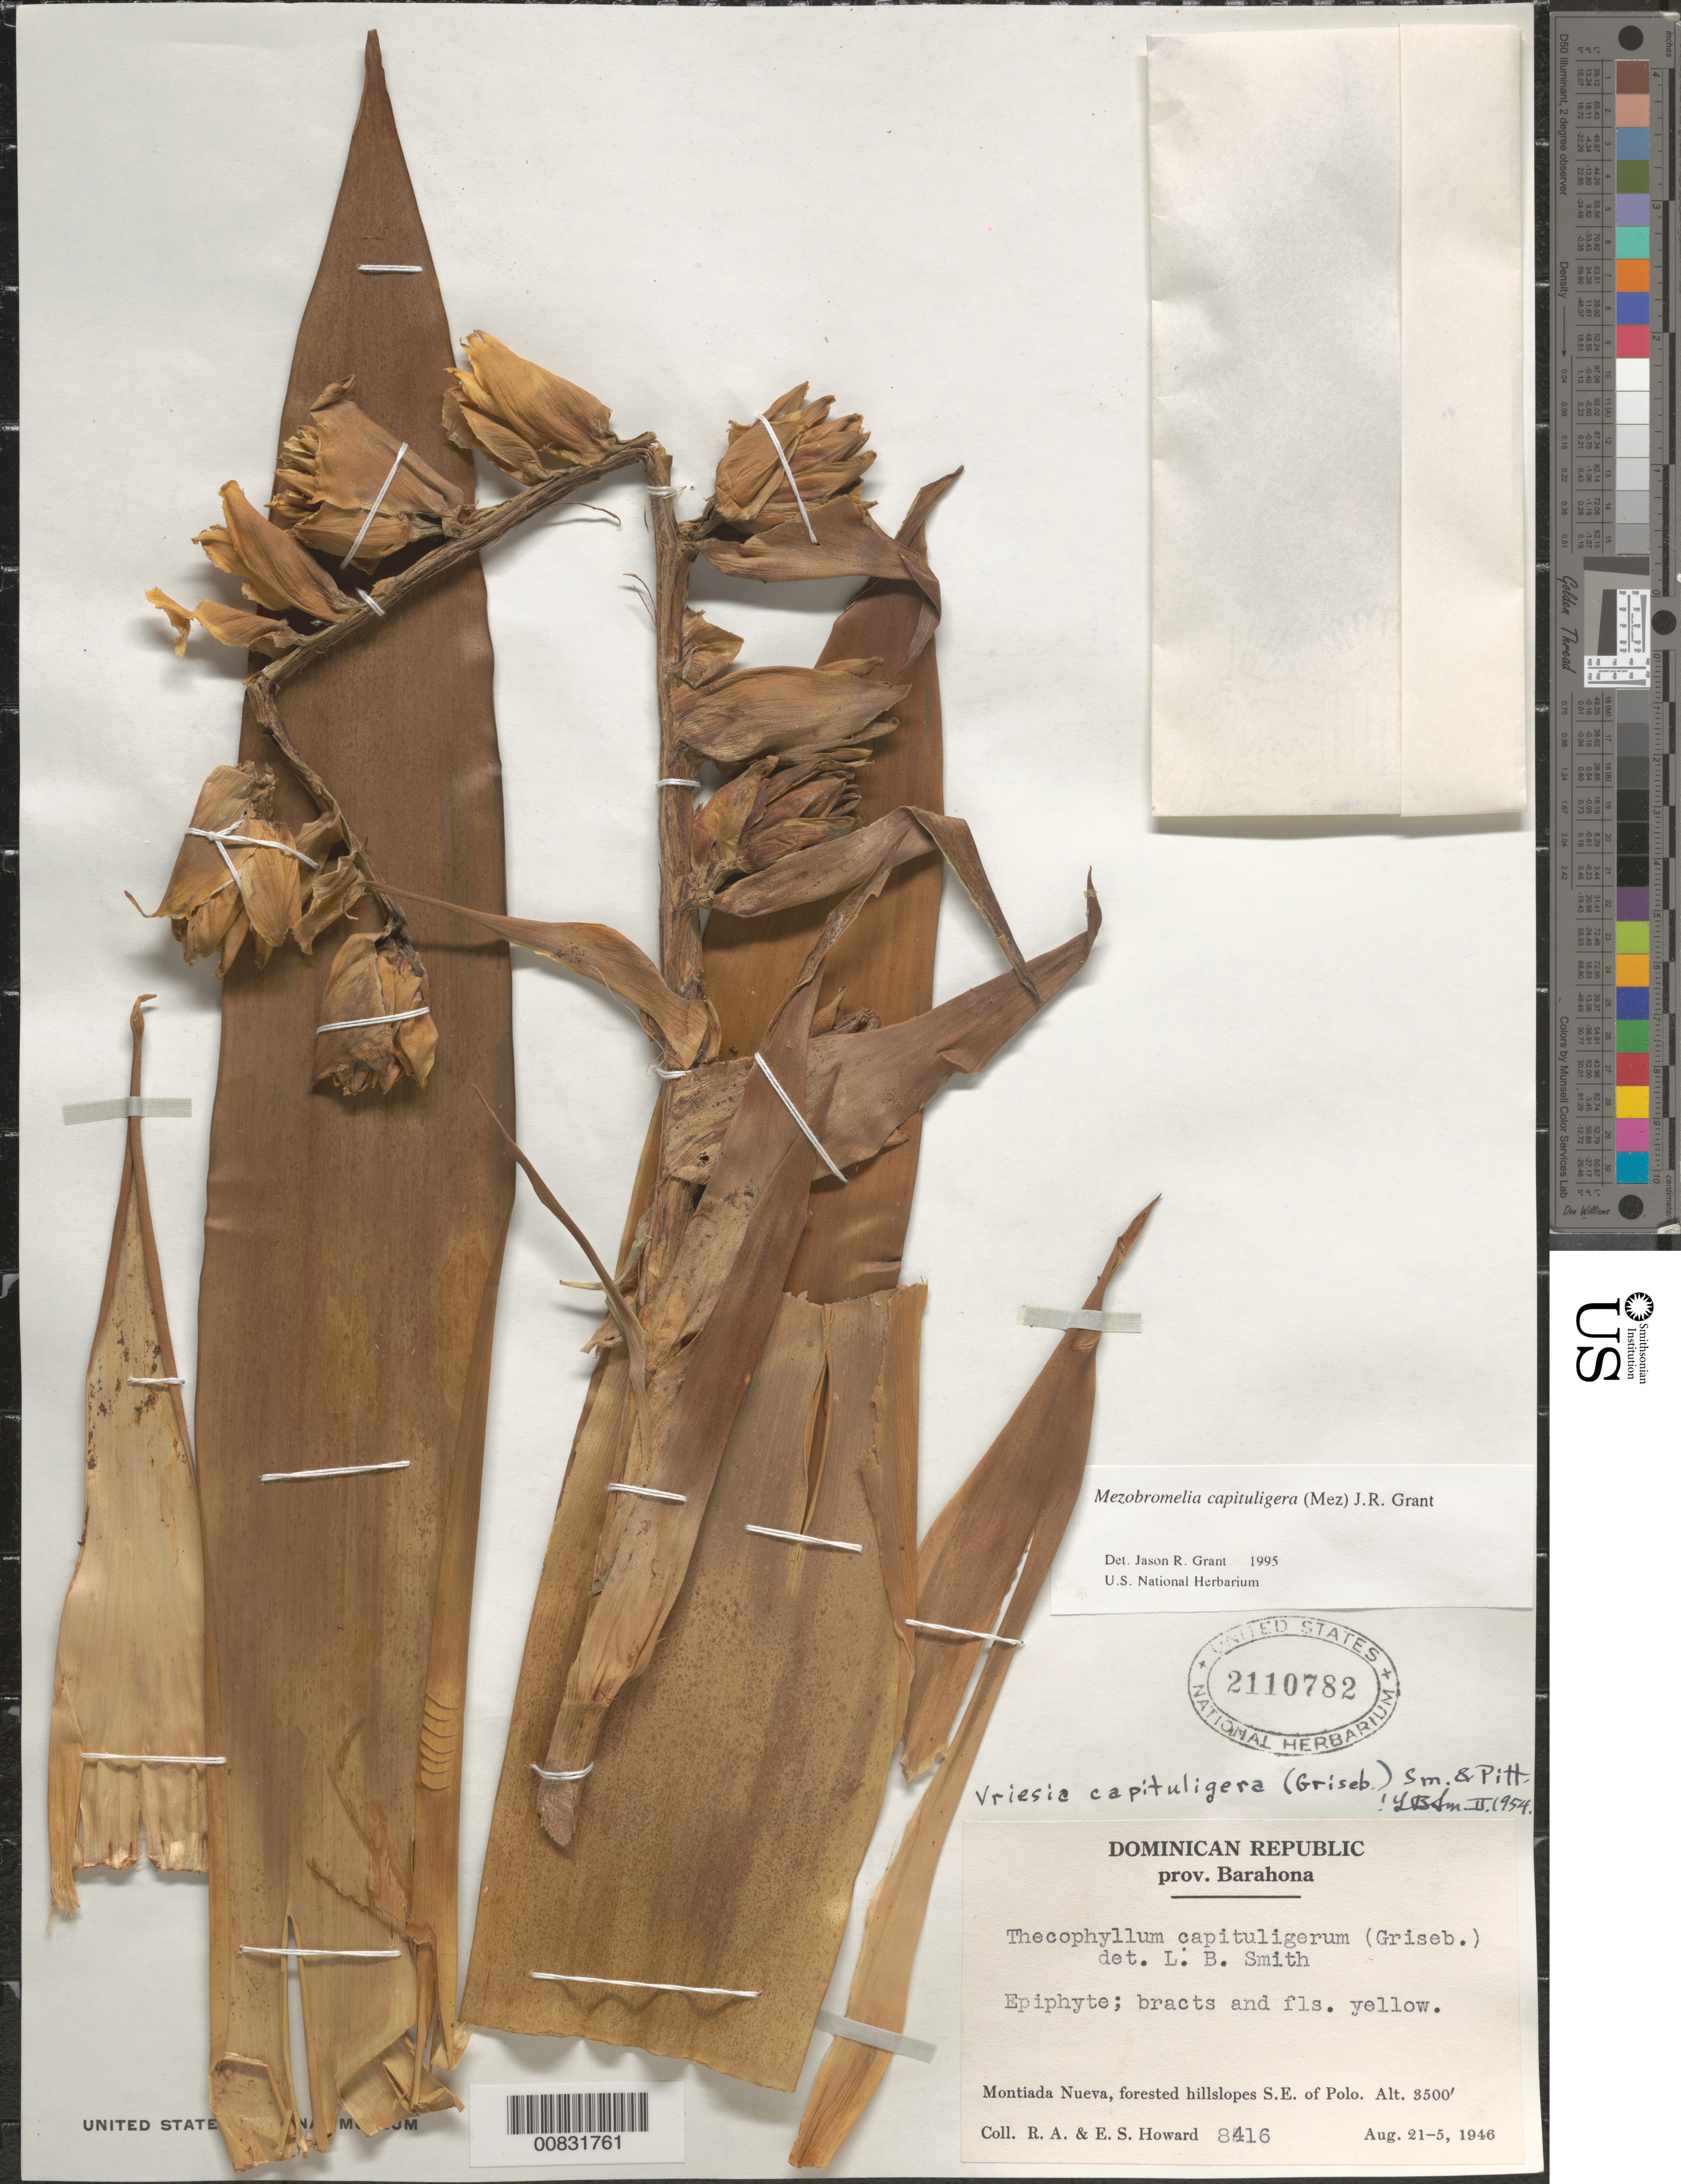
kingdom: Plantae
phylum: Tracheophyta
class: Liliopsida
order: Poales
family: Bromeliaceae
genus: Mezobromelia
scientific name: Mezobromelia capituligera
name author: (Griseb.) J.R. Grant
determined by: Grant, J. R., (SWITZERLAND)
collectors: R. A. Howard & E. S. Howard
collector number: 8416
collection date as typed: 21 Aug 1946 to 25 Aug 1946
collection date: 1946-08-21/1946-08-25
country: Dominican Republic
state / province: Barahona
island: Hispaniola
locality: Montiada Nueva, forested hillslopes S. E. of Polo.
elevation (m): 1067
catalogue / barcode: US 2110782